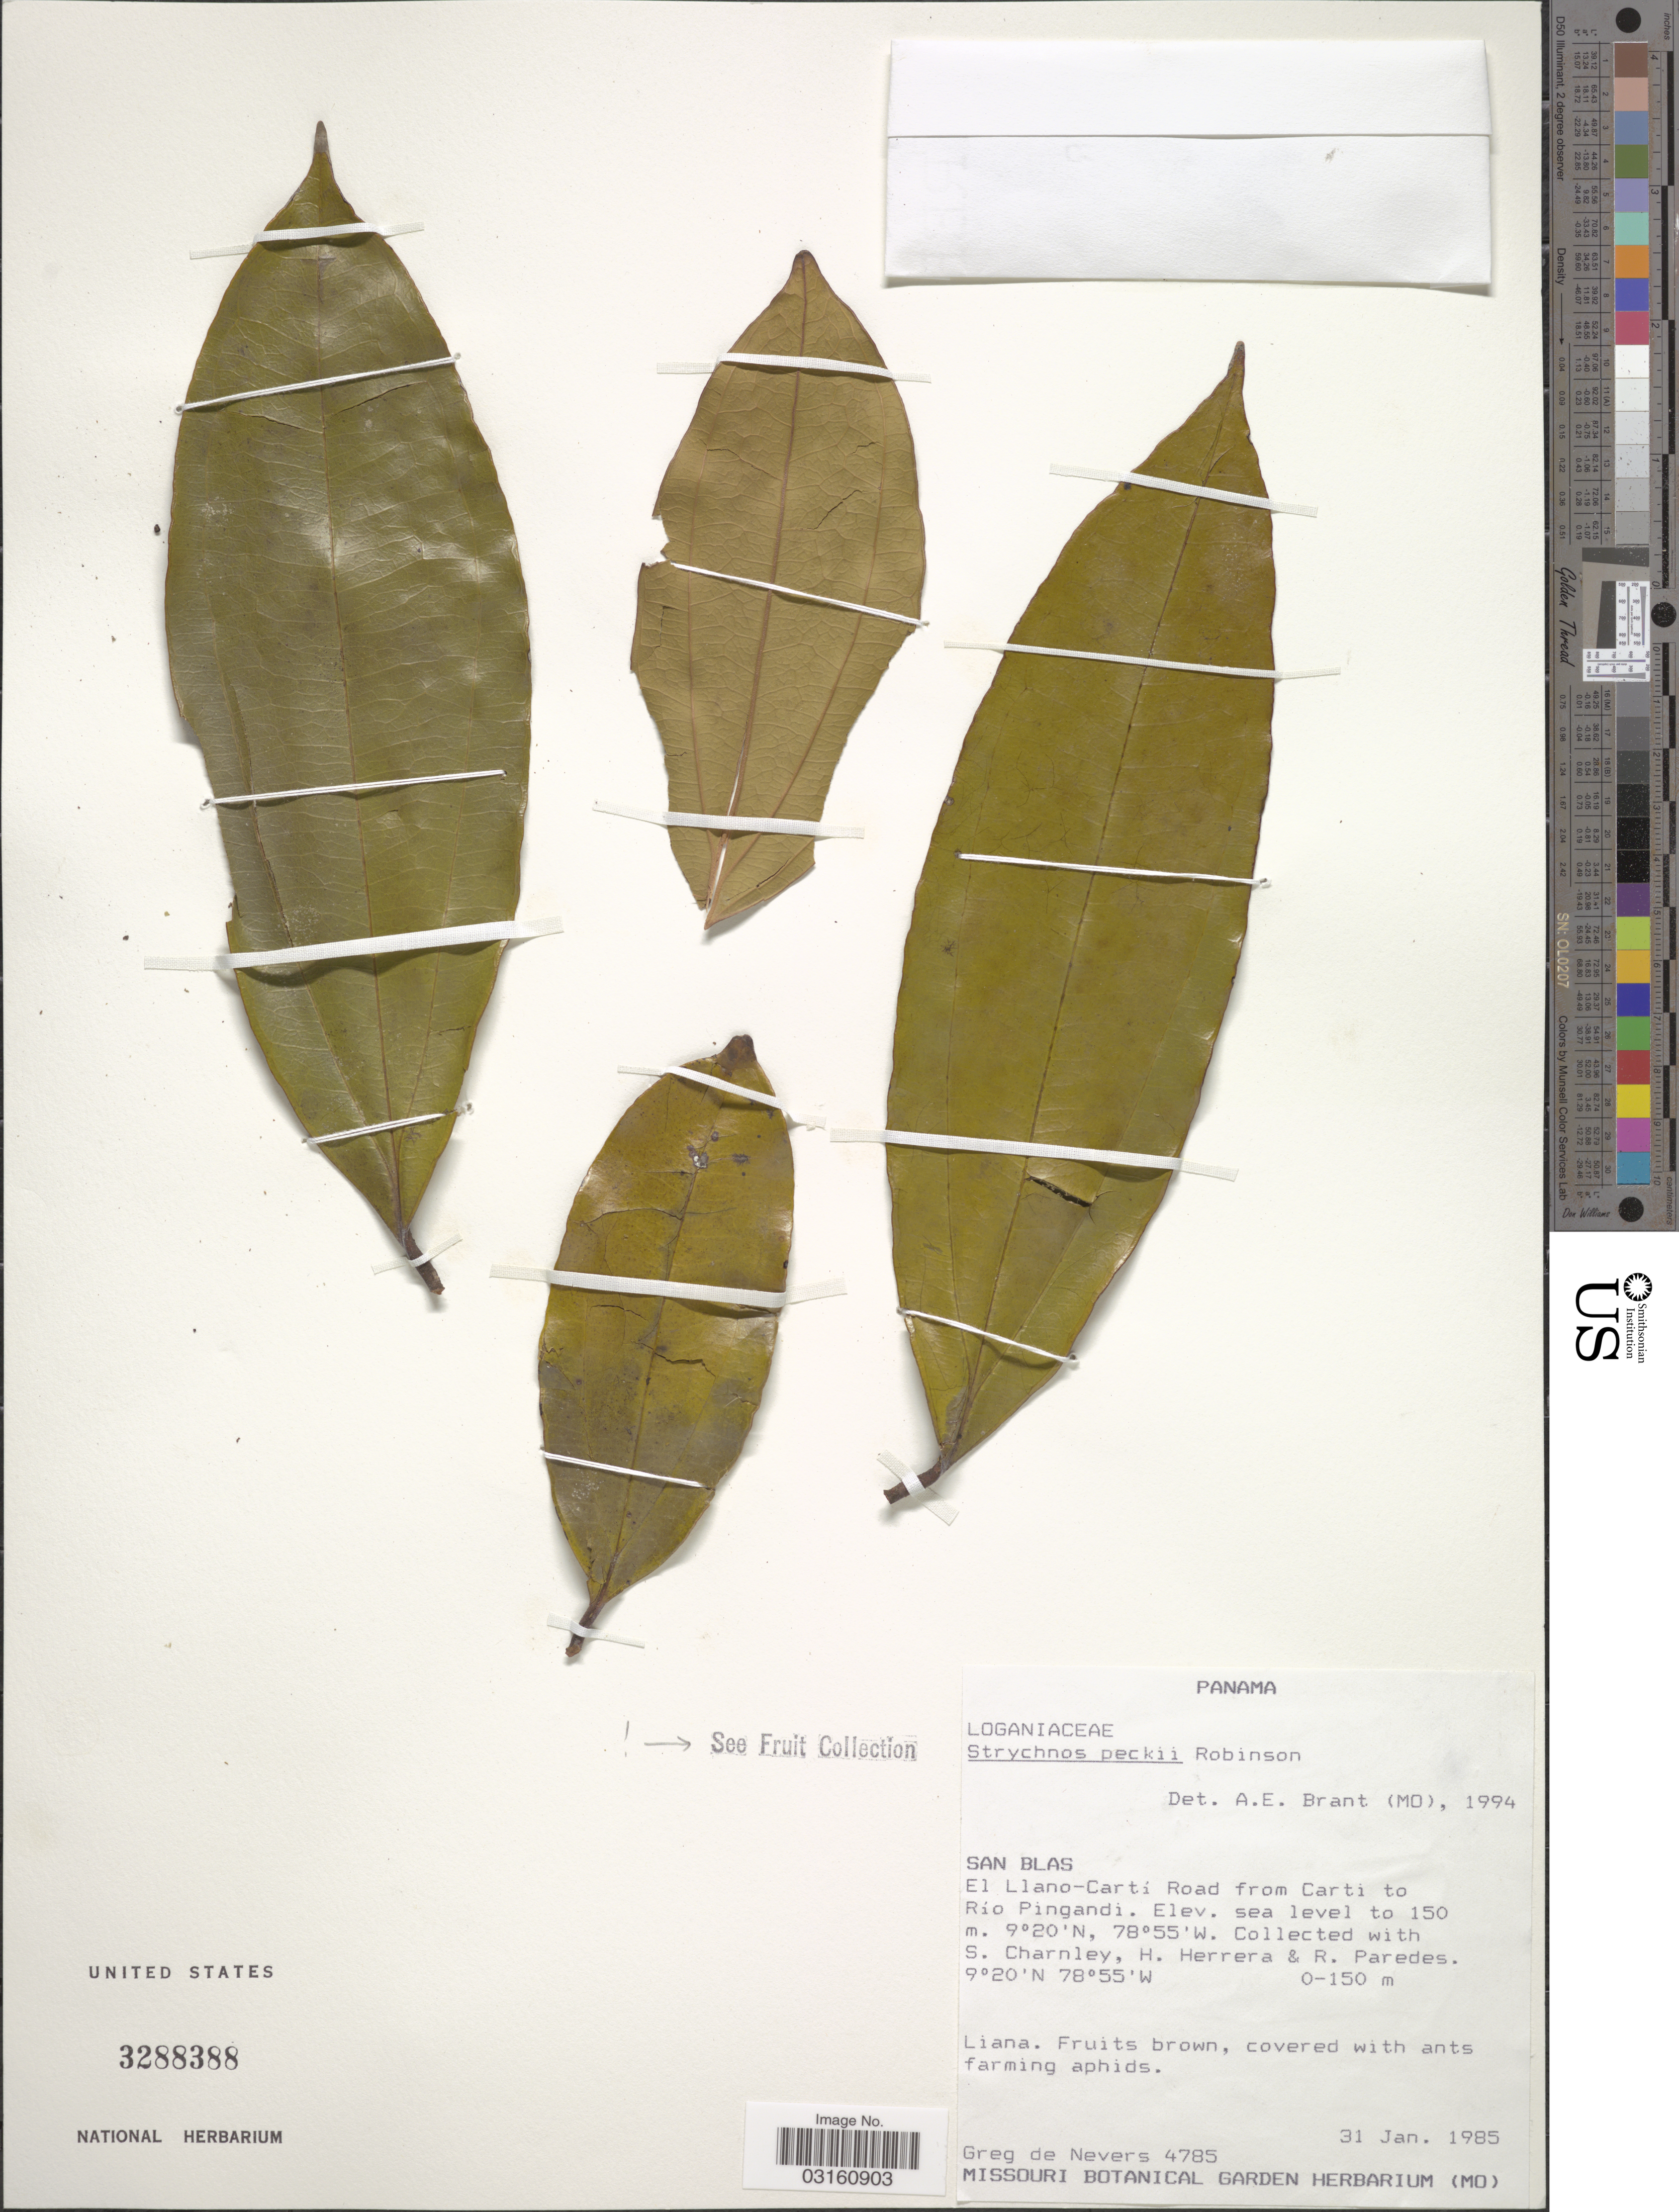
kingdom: Plantae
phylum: Tracheophyta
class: Magnoliopsida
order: Gentianales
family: Loganiaceae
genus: Strychnos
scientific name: Strychnos peckii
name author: B.L. Rob.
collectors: G. C. de Nevers, S. Charnley, H. Herrera & R. Paredes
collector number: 4785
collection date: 1985-01-31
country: Panama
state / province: Kuna Yala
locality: San Blas. El Llano-Cartí Road from Cartí to Río Pingandi.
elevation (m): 0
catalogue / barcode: US 3288388